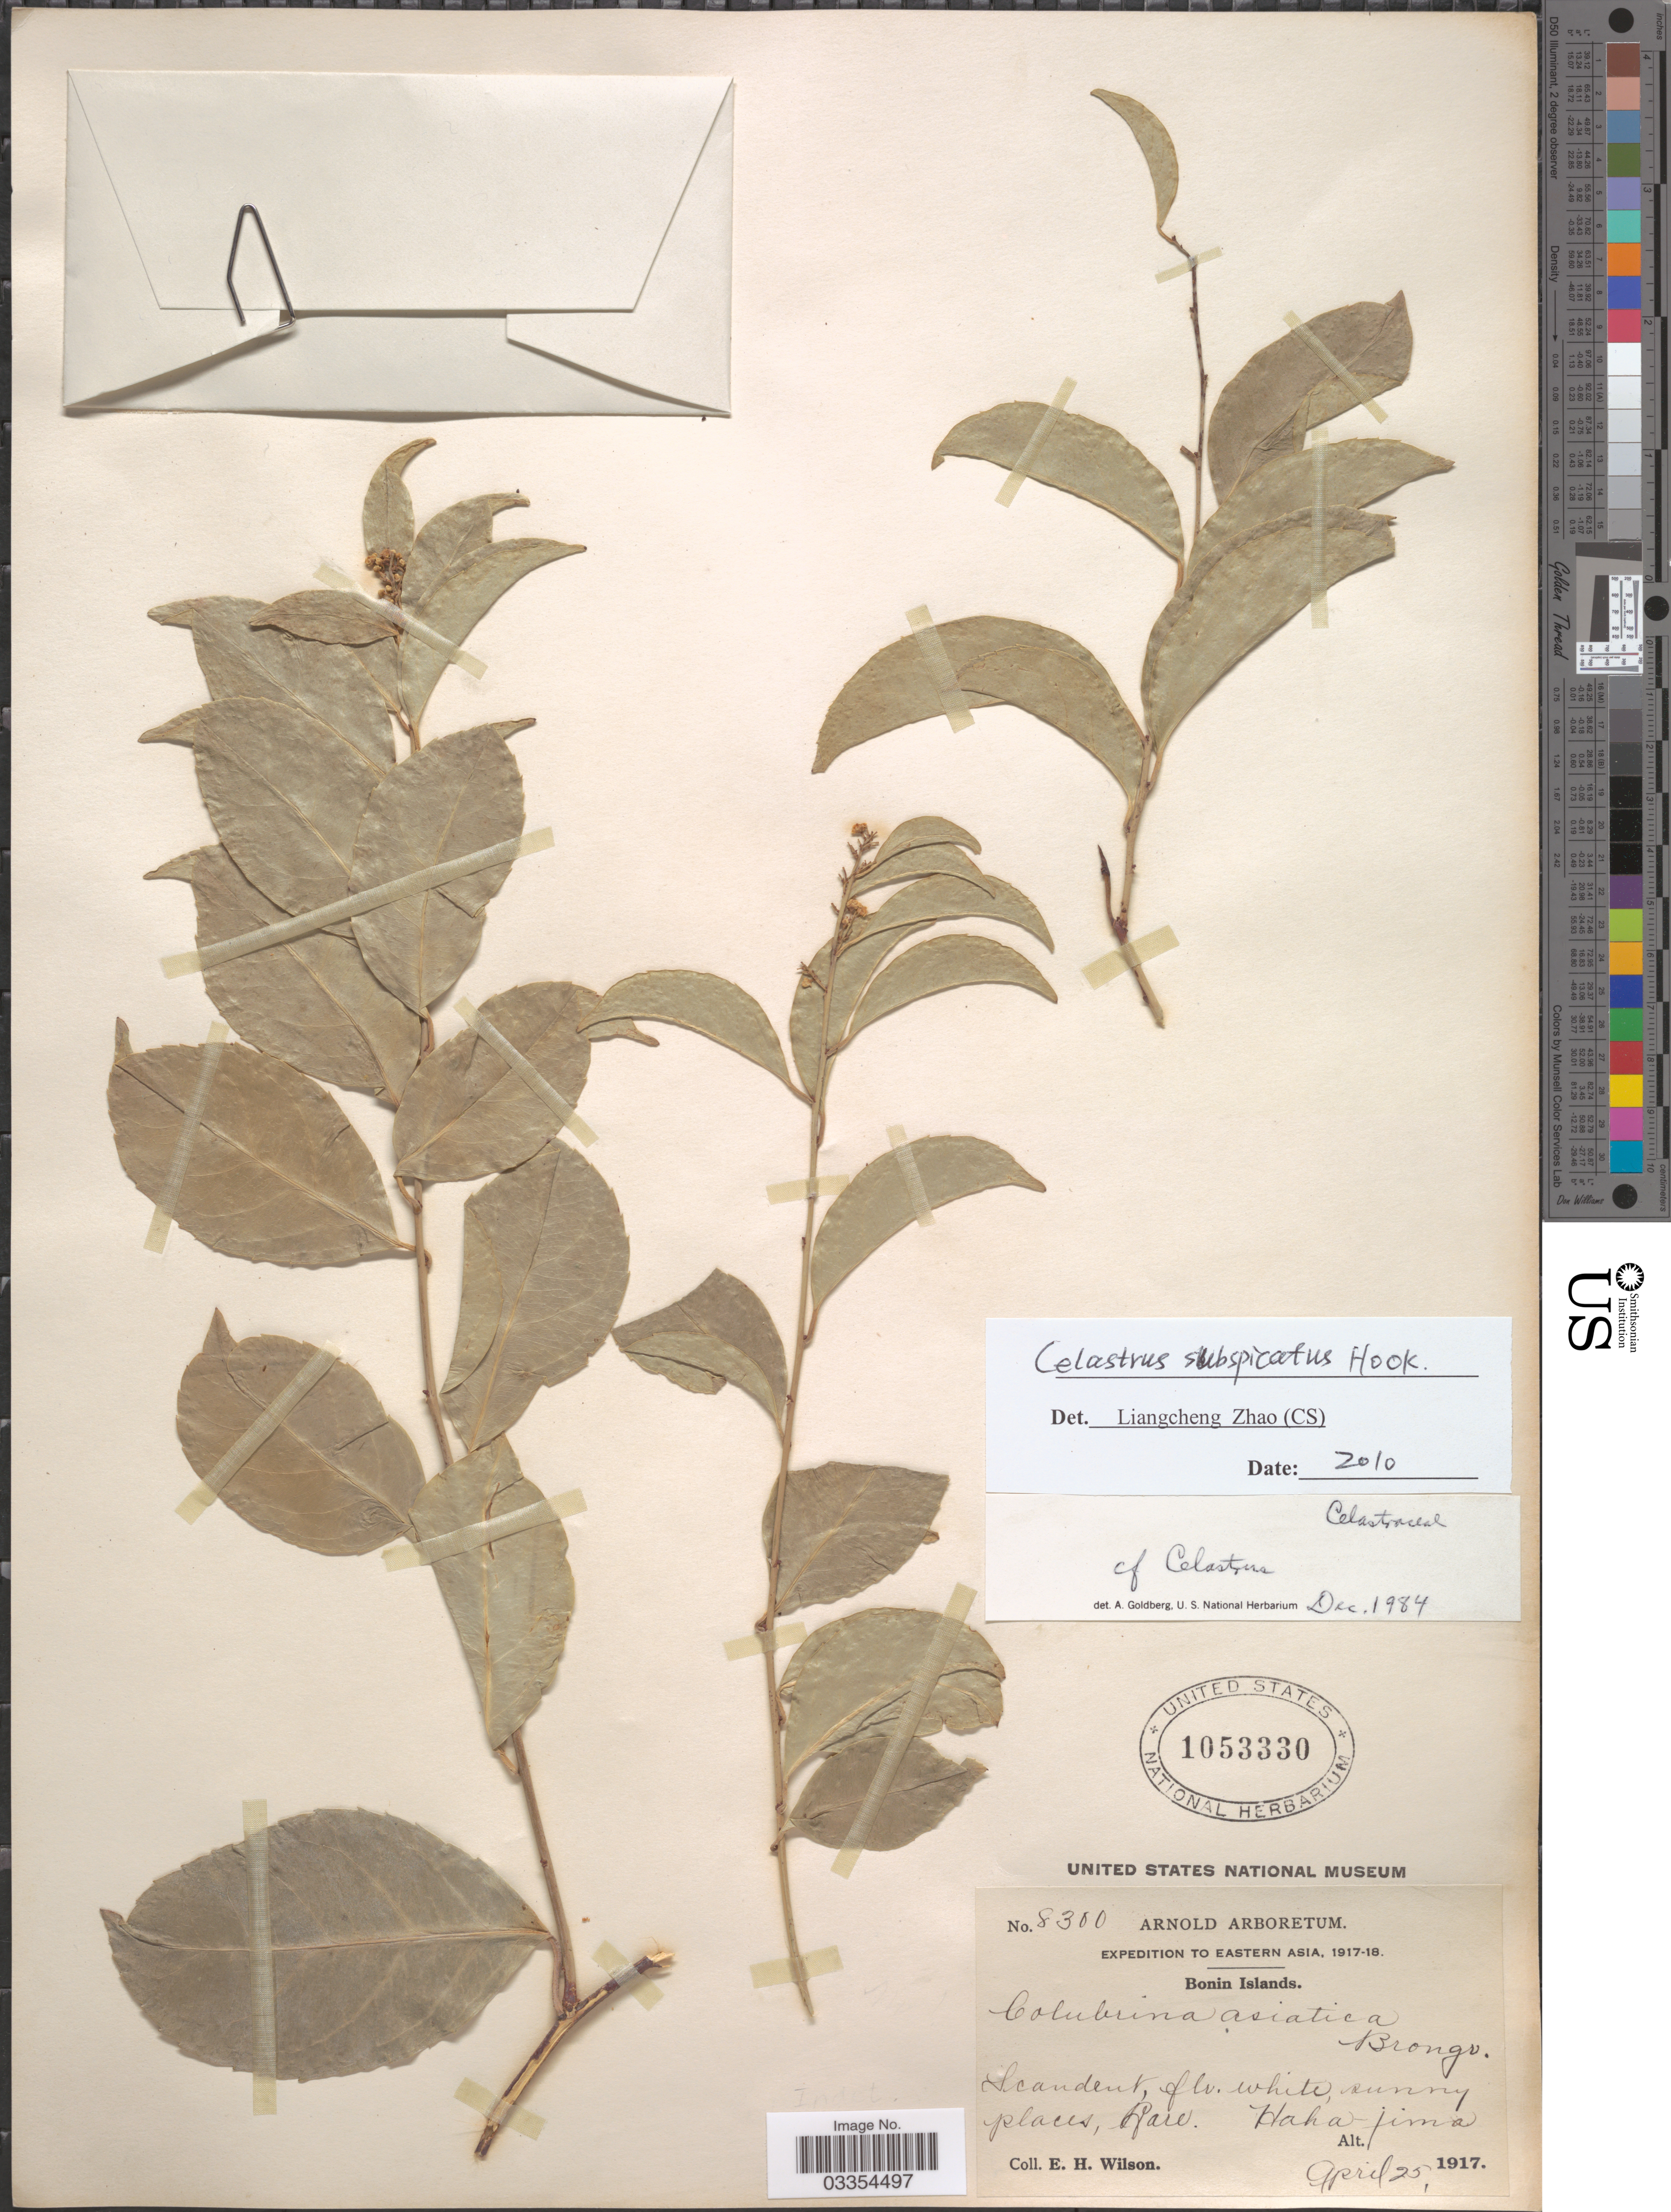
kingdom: Plantae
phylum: Tracheophyta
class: Magnoliopsida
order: Celastrales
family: Celastraceae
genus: Celastrus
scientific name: Celastrus subspicatus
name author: Hook.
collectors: E. Wilson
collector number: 8300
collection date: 1917-04-25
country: Japan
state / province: Tokyo, Federal City of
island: Bonin Islands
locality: Eastern Asia, Bonin Islands, Haha jima.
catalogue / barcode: US 1053330